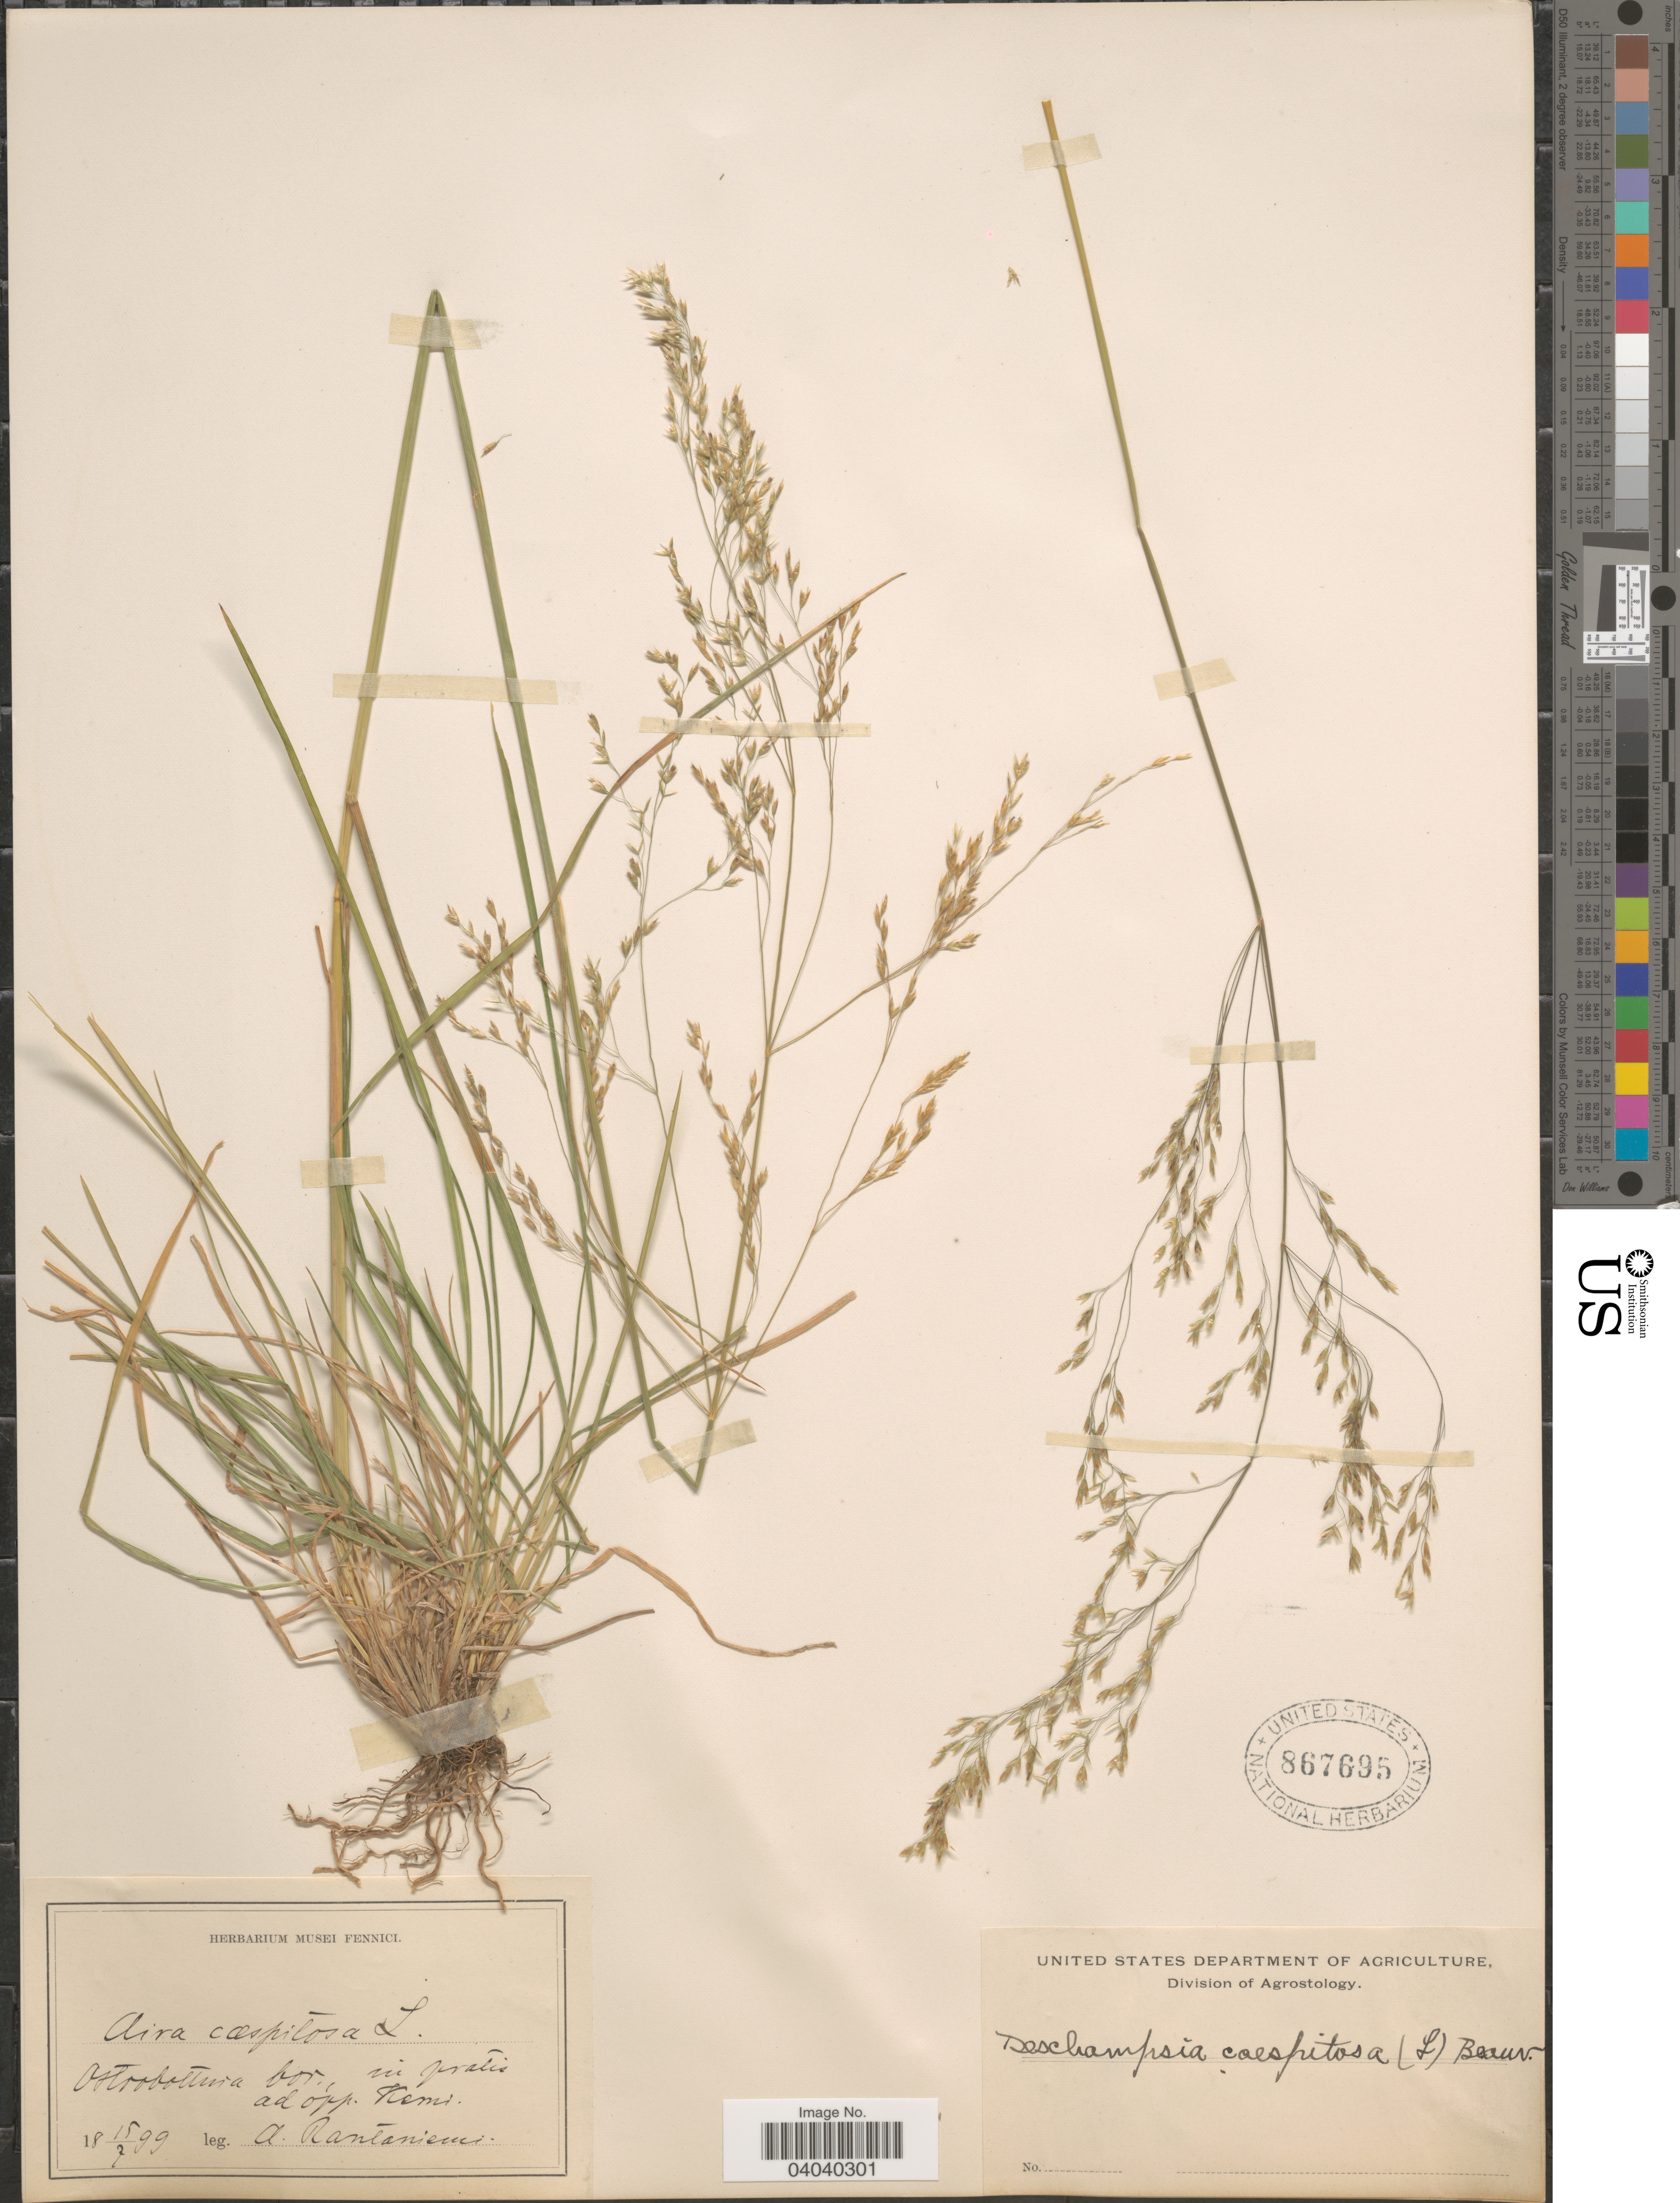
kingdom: Plantae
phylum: Tracheophyta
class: Liliopsida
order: Poales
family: Poaceae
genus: Deschampsia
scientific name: Deschampsia cespitosa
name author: (L.) P. Beauv.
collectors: A. Rantaniemi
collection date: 1899-07-15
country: Finland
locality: Ostrobottnia bor., in pratis ad opp. Kemi.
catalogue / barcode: US 867695